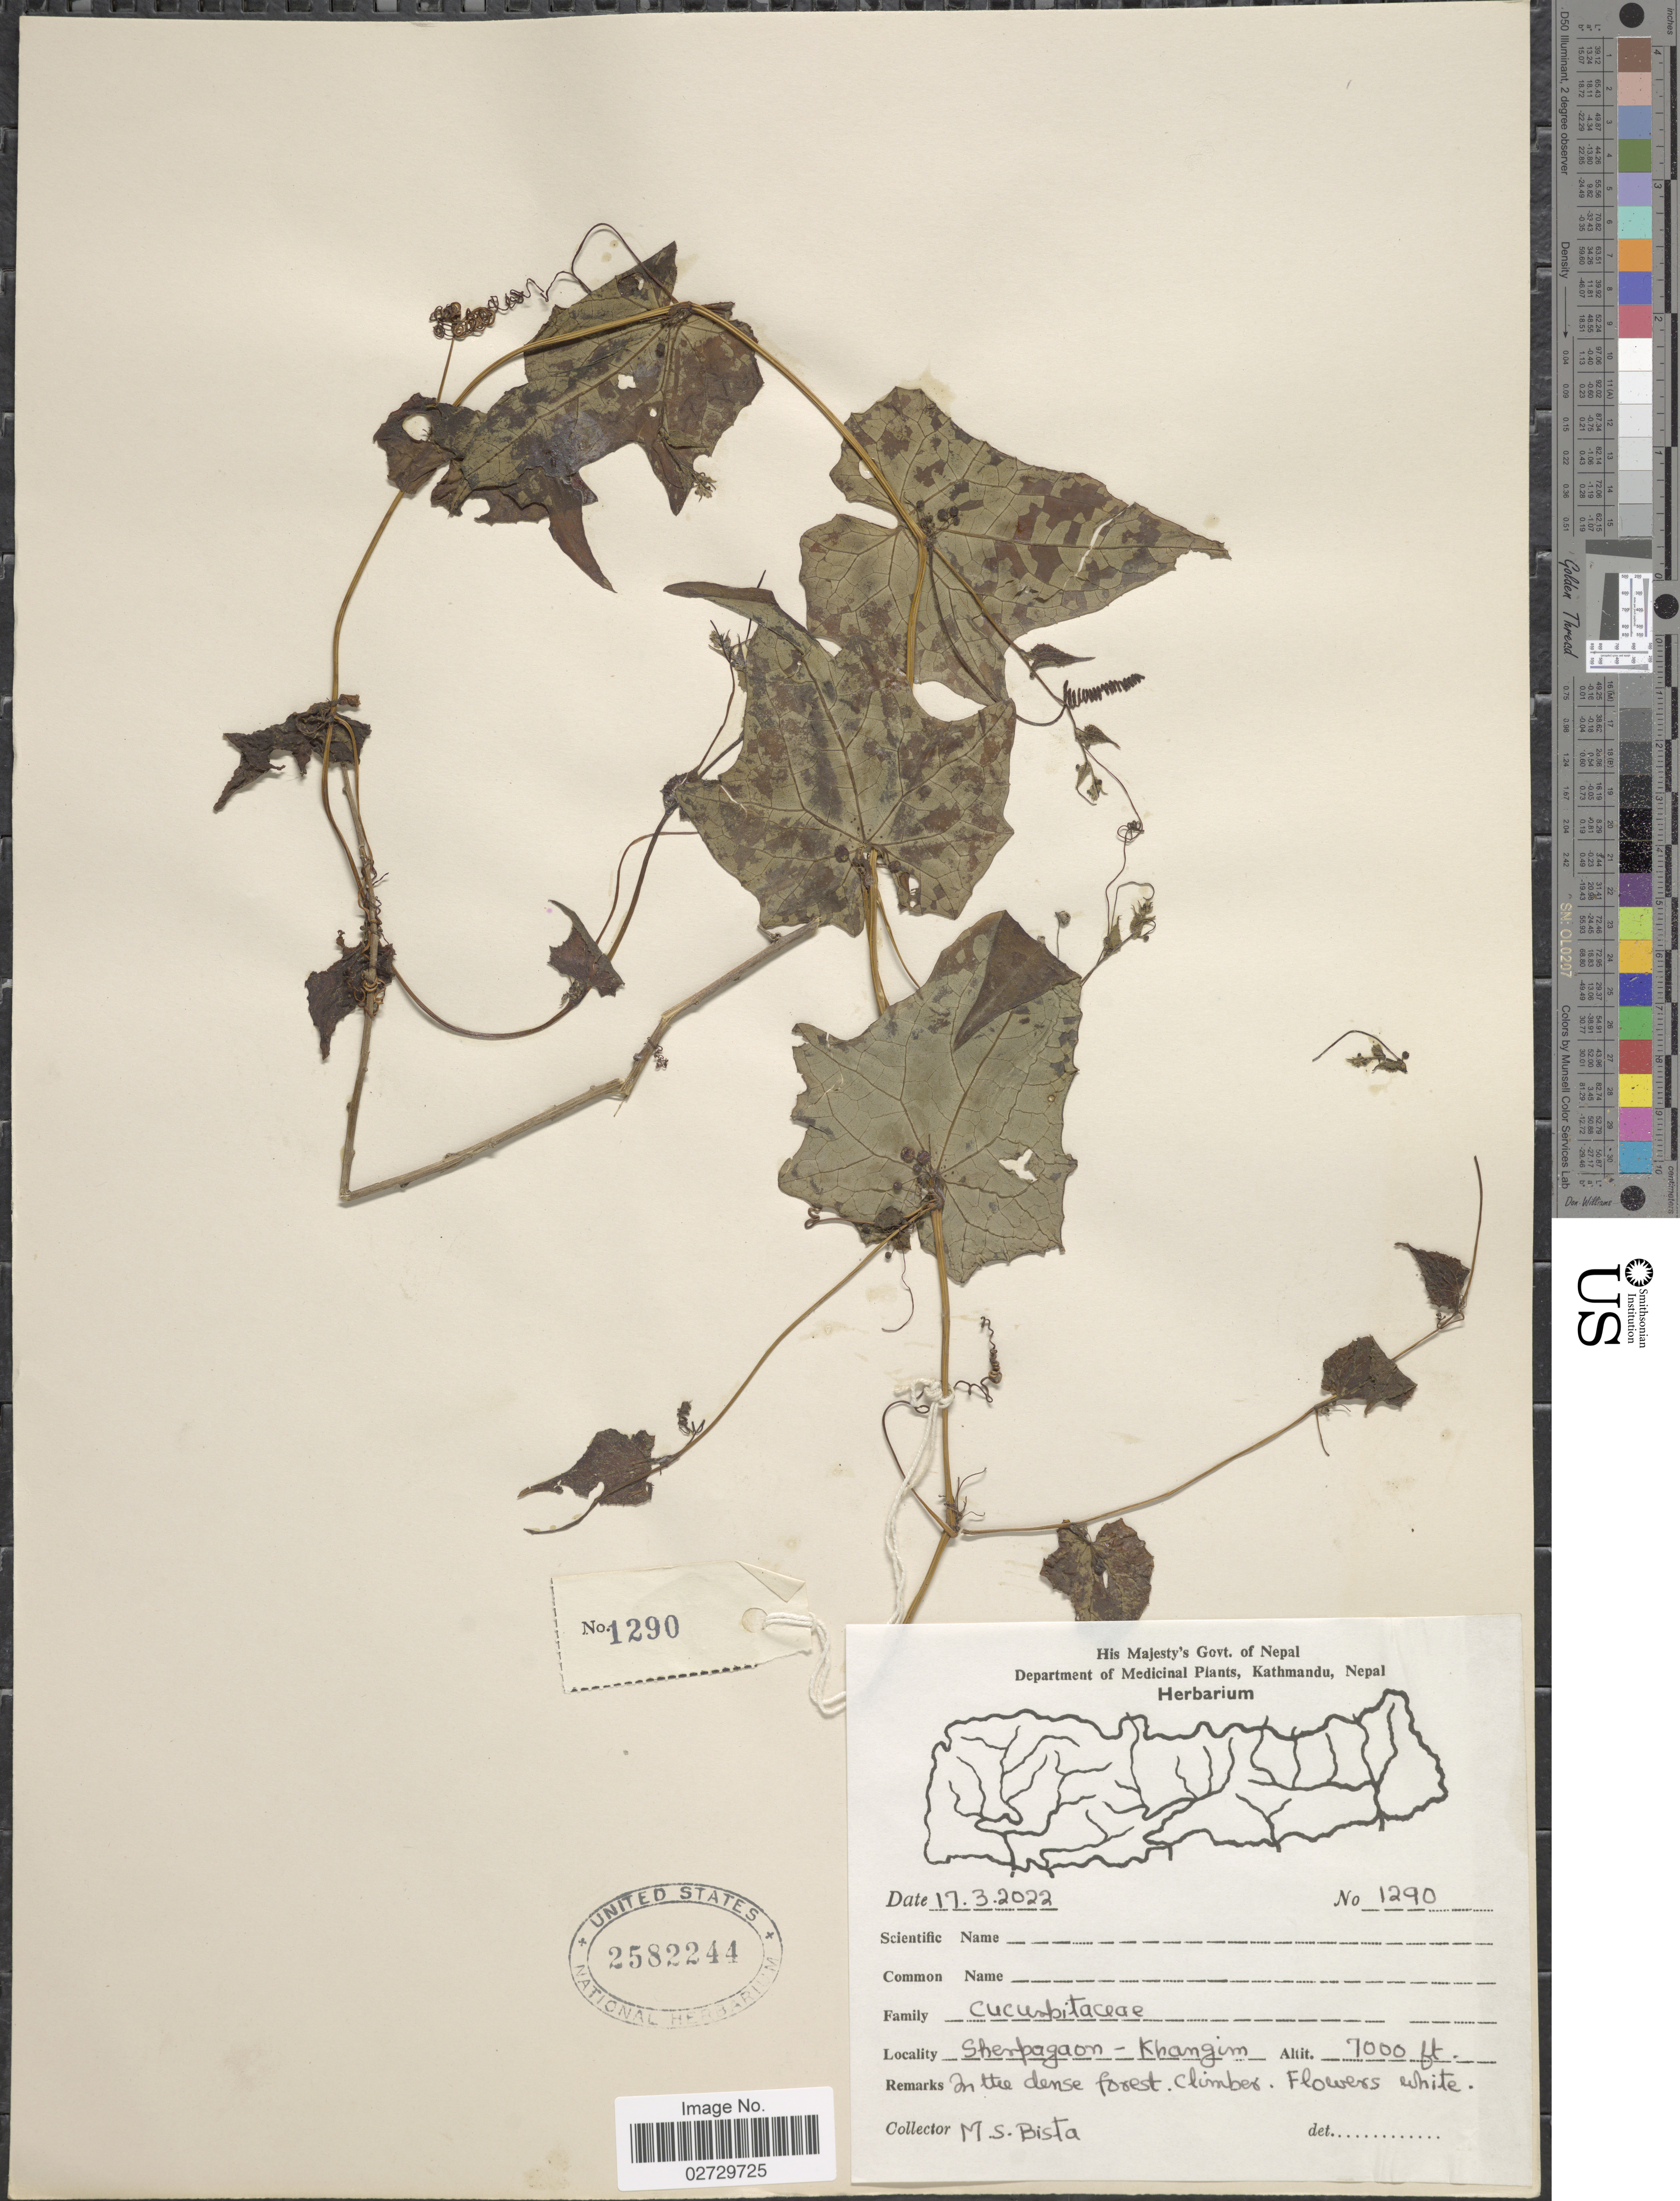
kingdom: Plantae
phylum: Tracheophyta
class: Magnoliopsida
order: Cucurbitales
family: Cucurbitaceae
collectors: M. Bista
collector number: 1290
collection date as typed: Transcribed d/m/y: 17/3/2022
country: Nepal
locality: Sherpagaon - Khangim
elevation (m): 2134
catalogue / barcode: US 2582244